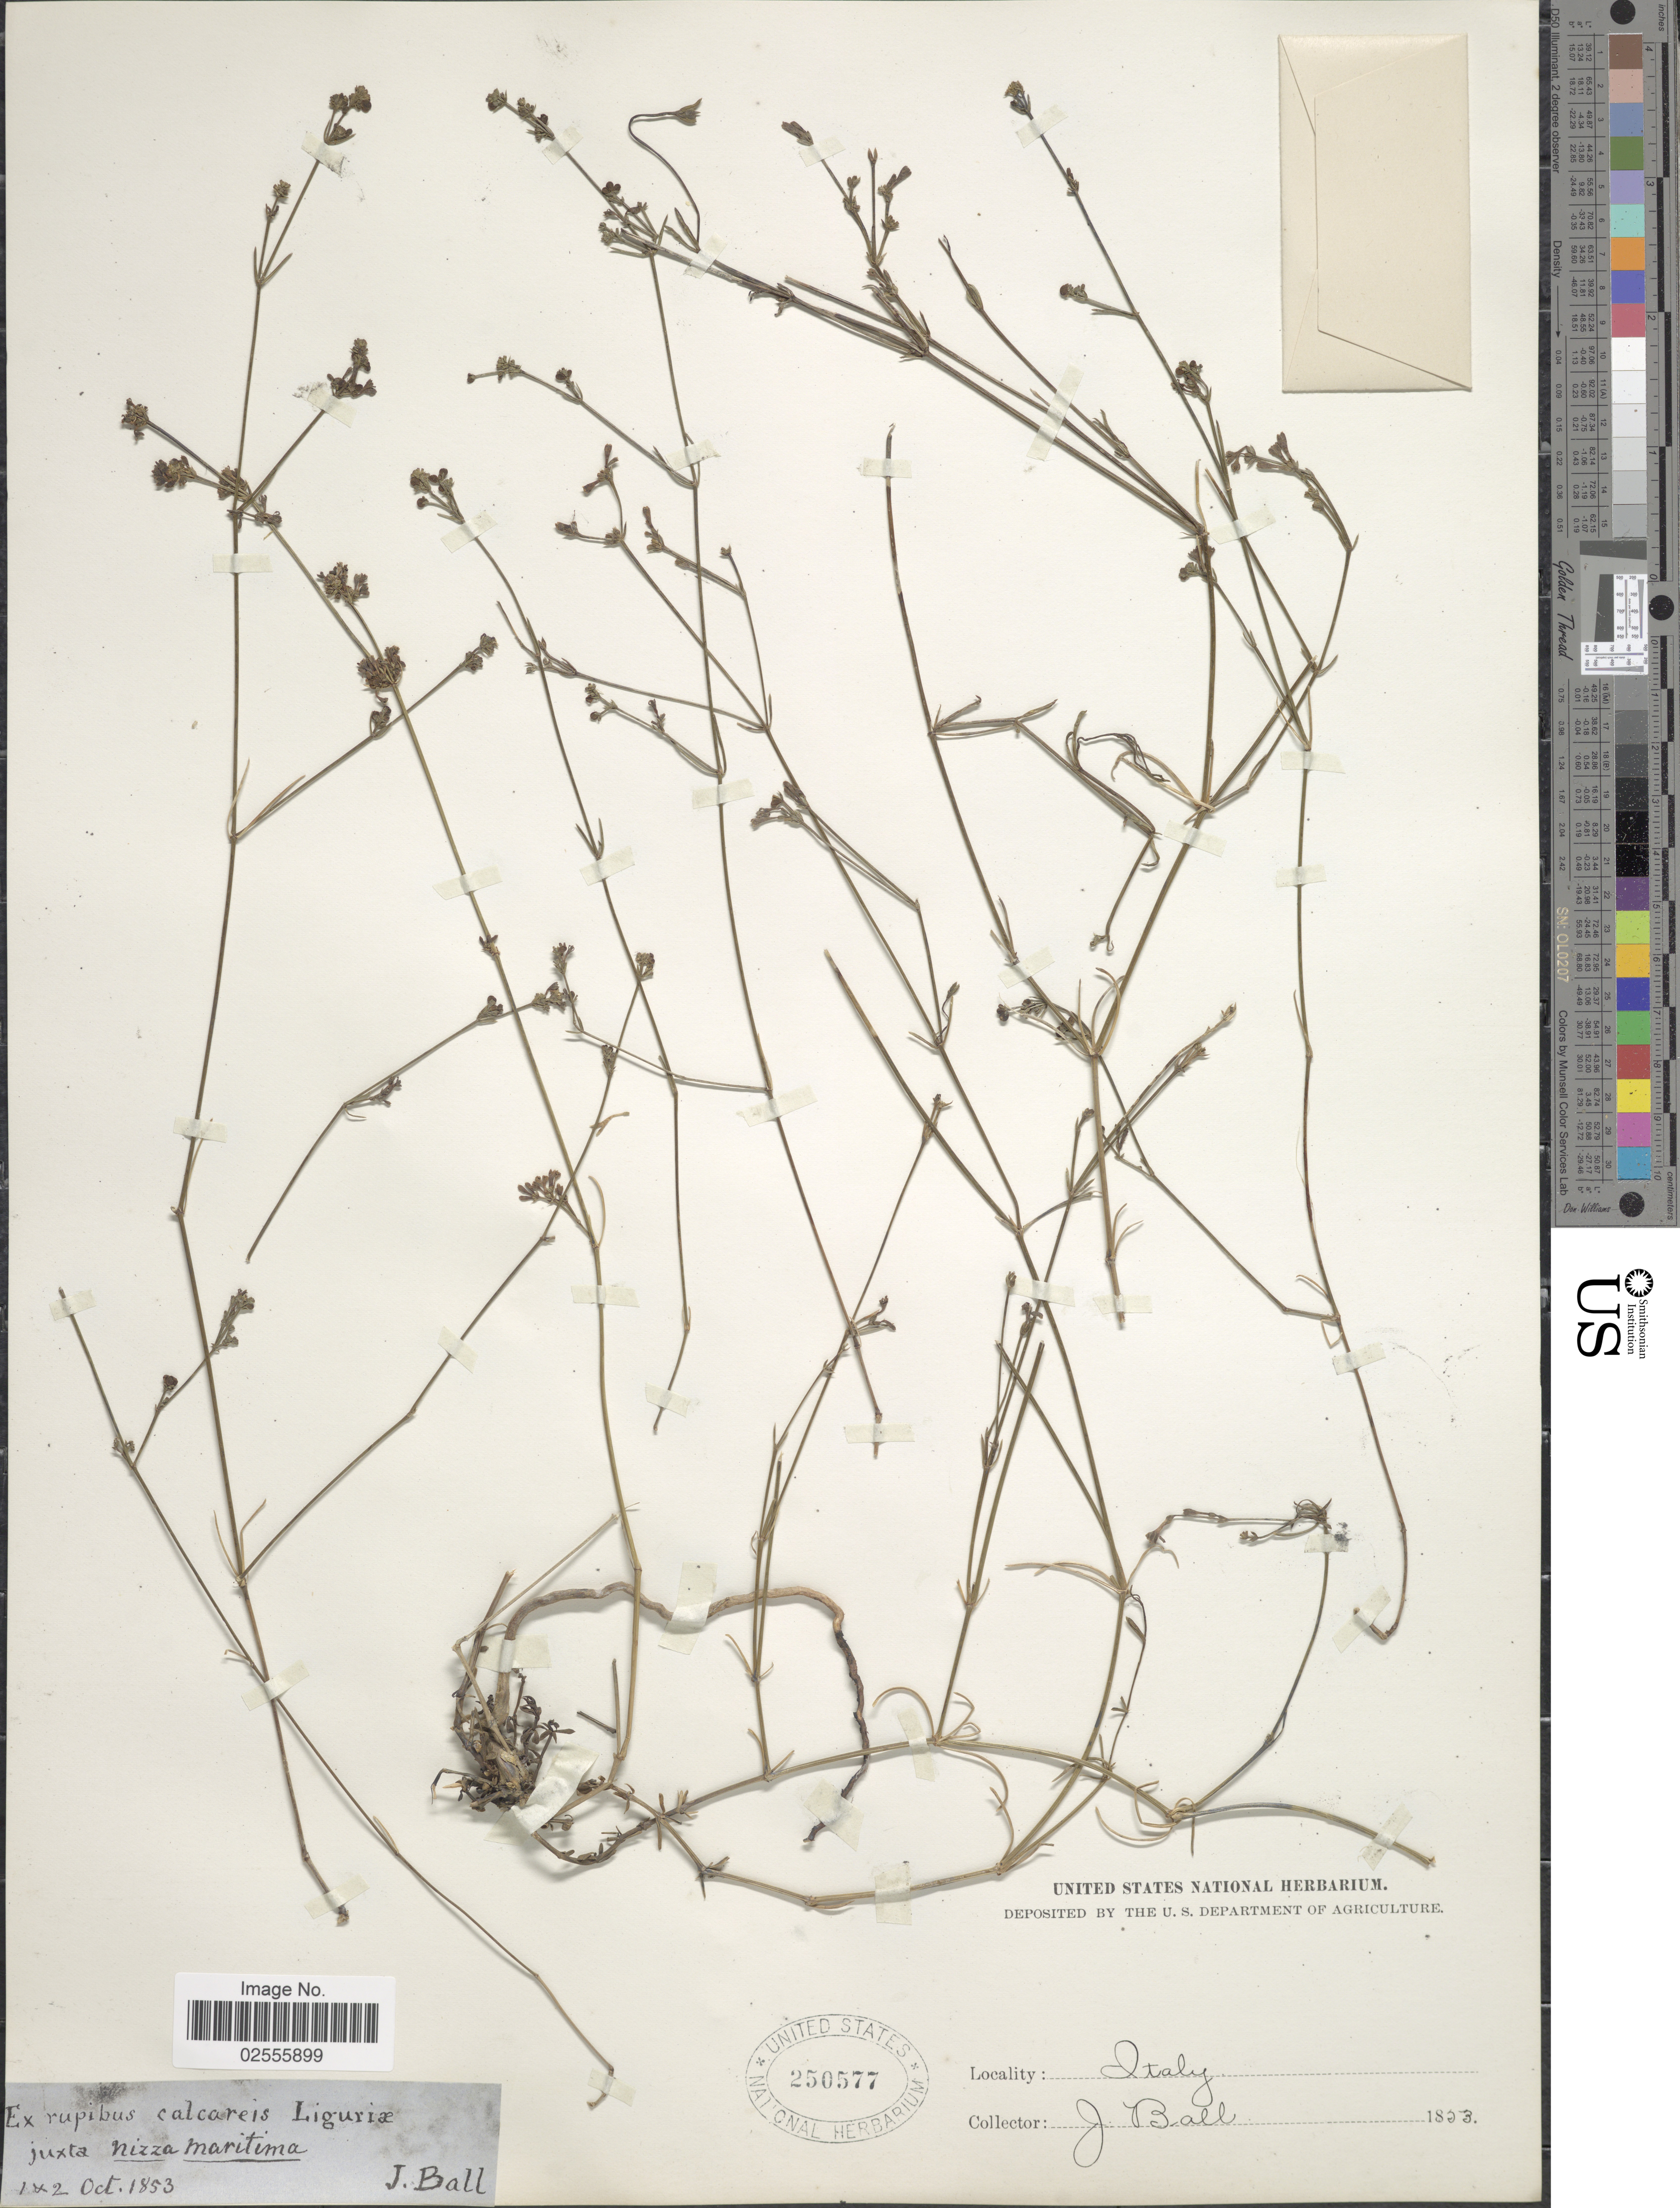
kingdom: Plantae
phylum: Tracheophyta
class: Magnoliopsida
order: Gentianales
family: Rubiaceae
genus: Asperula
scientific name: Asperula sp.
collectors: J. Ball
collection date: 1853-10-01/1853-10-02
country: Italy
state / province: Liguria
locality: Ex rupibus calcareis Liguriae juxta Nizza Maritima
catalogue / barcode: US 250577